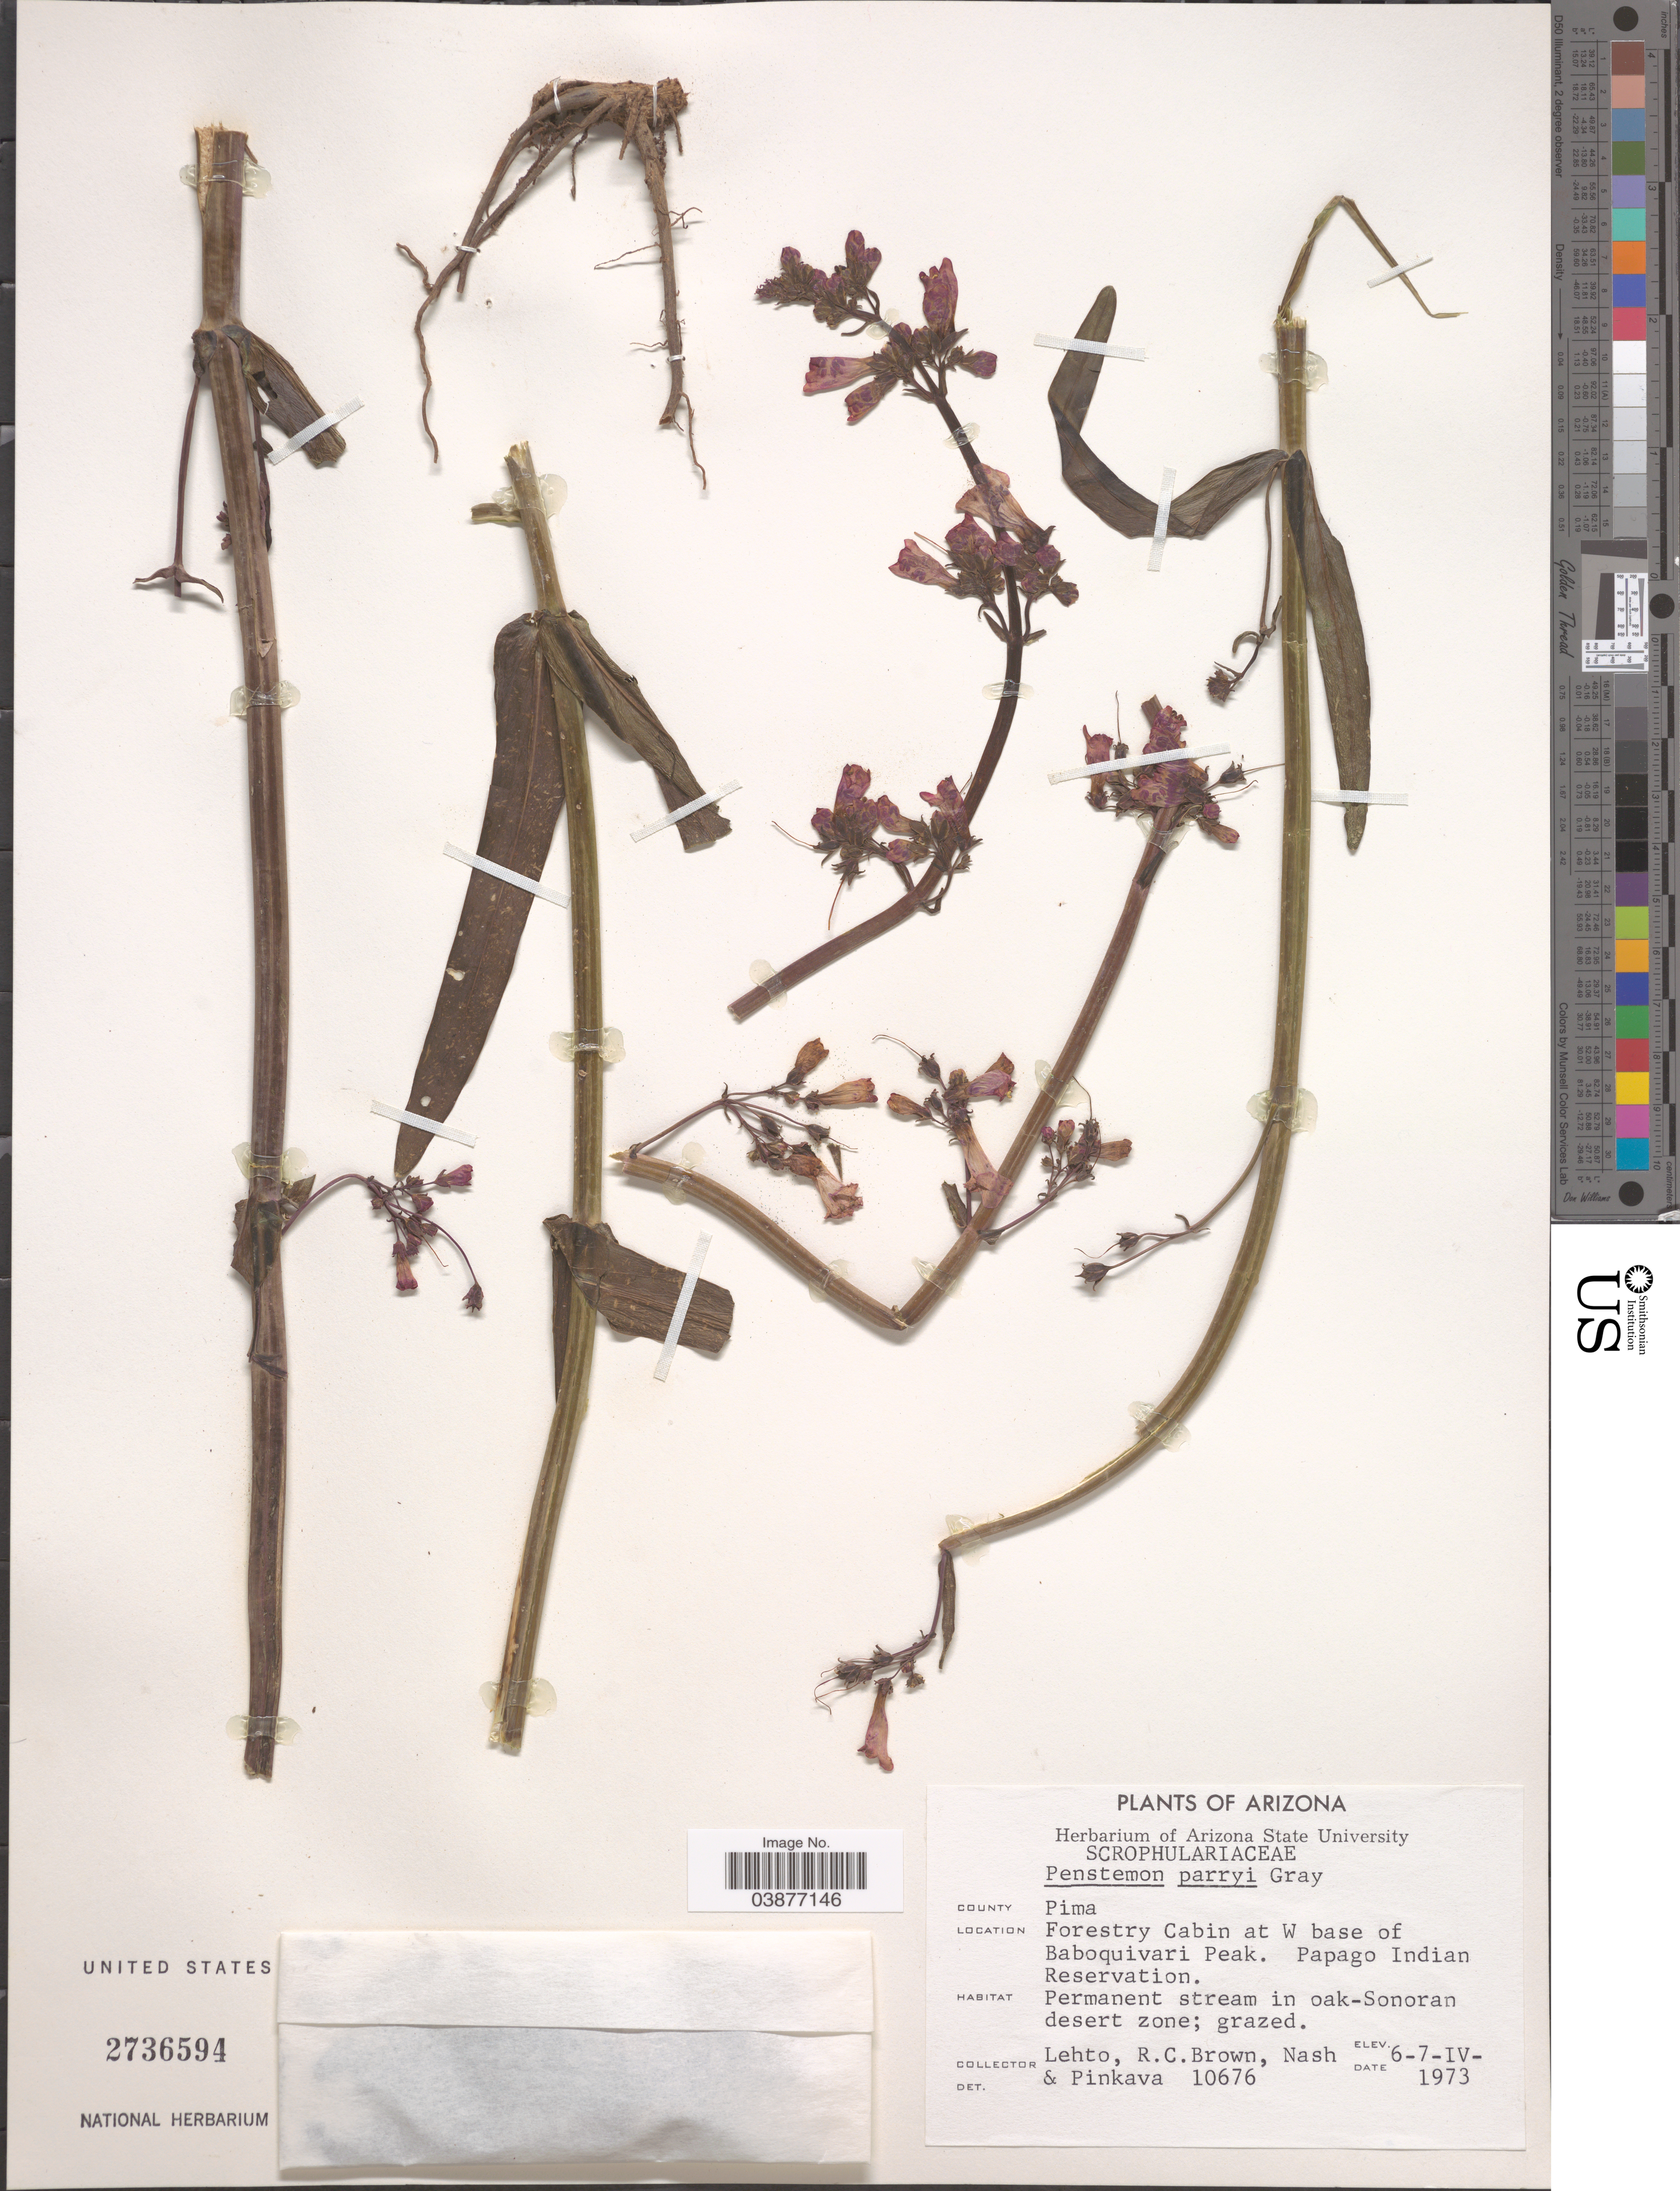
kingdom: Plantae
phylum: Tracheophyta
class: Magnoliopsida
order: Lamiales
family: Plantaginaceae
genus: Penstemon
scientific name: Penstemon parryi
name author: A. Gray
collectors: -. Lehto, R. C. Brown, -- Nash & -. Pinkava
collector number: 10676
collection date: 1973-04-06/1973-04-07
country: United States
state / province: Arizona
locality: County Pima. Forestry Cabin at W base of Baboquivari Peak. Papagi Indian Reservation. In oak-Sonoran desert zone.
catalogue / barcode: US 2736594